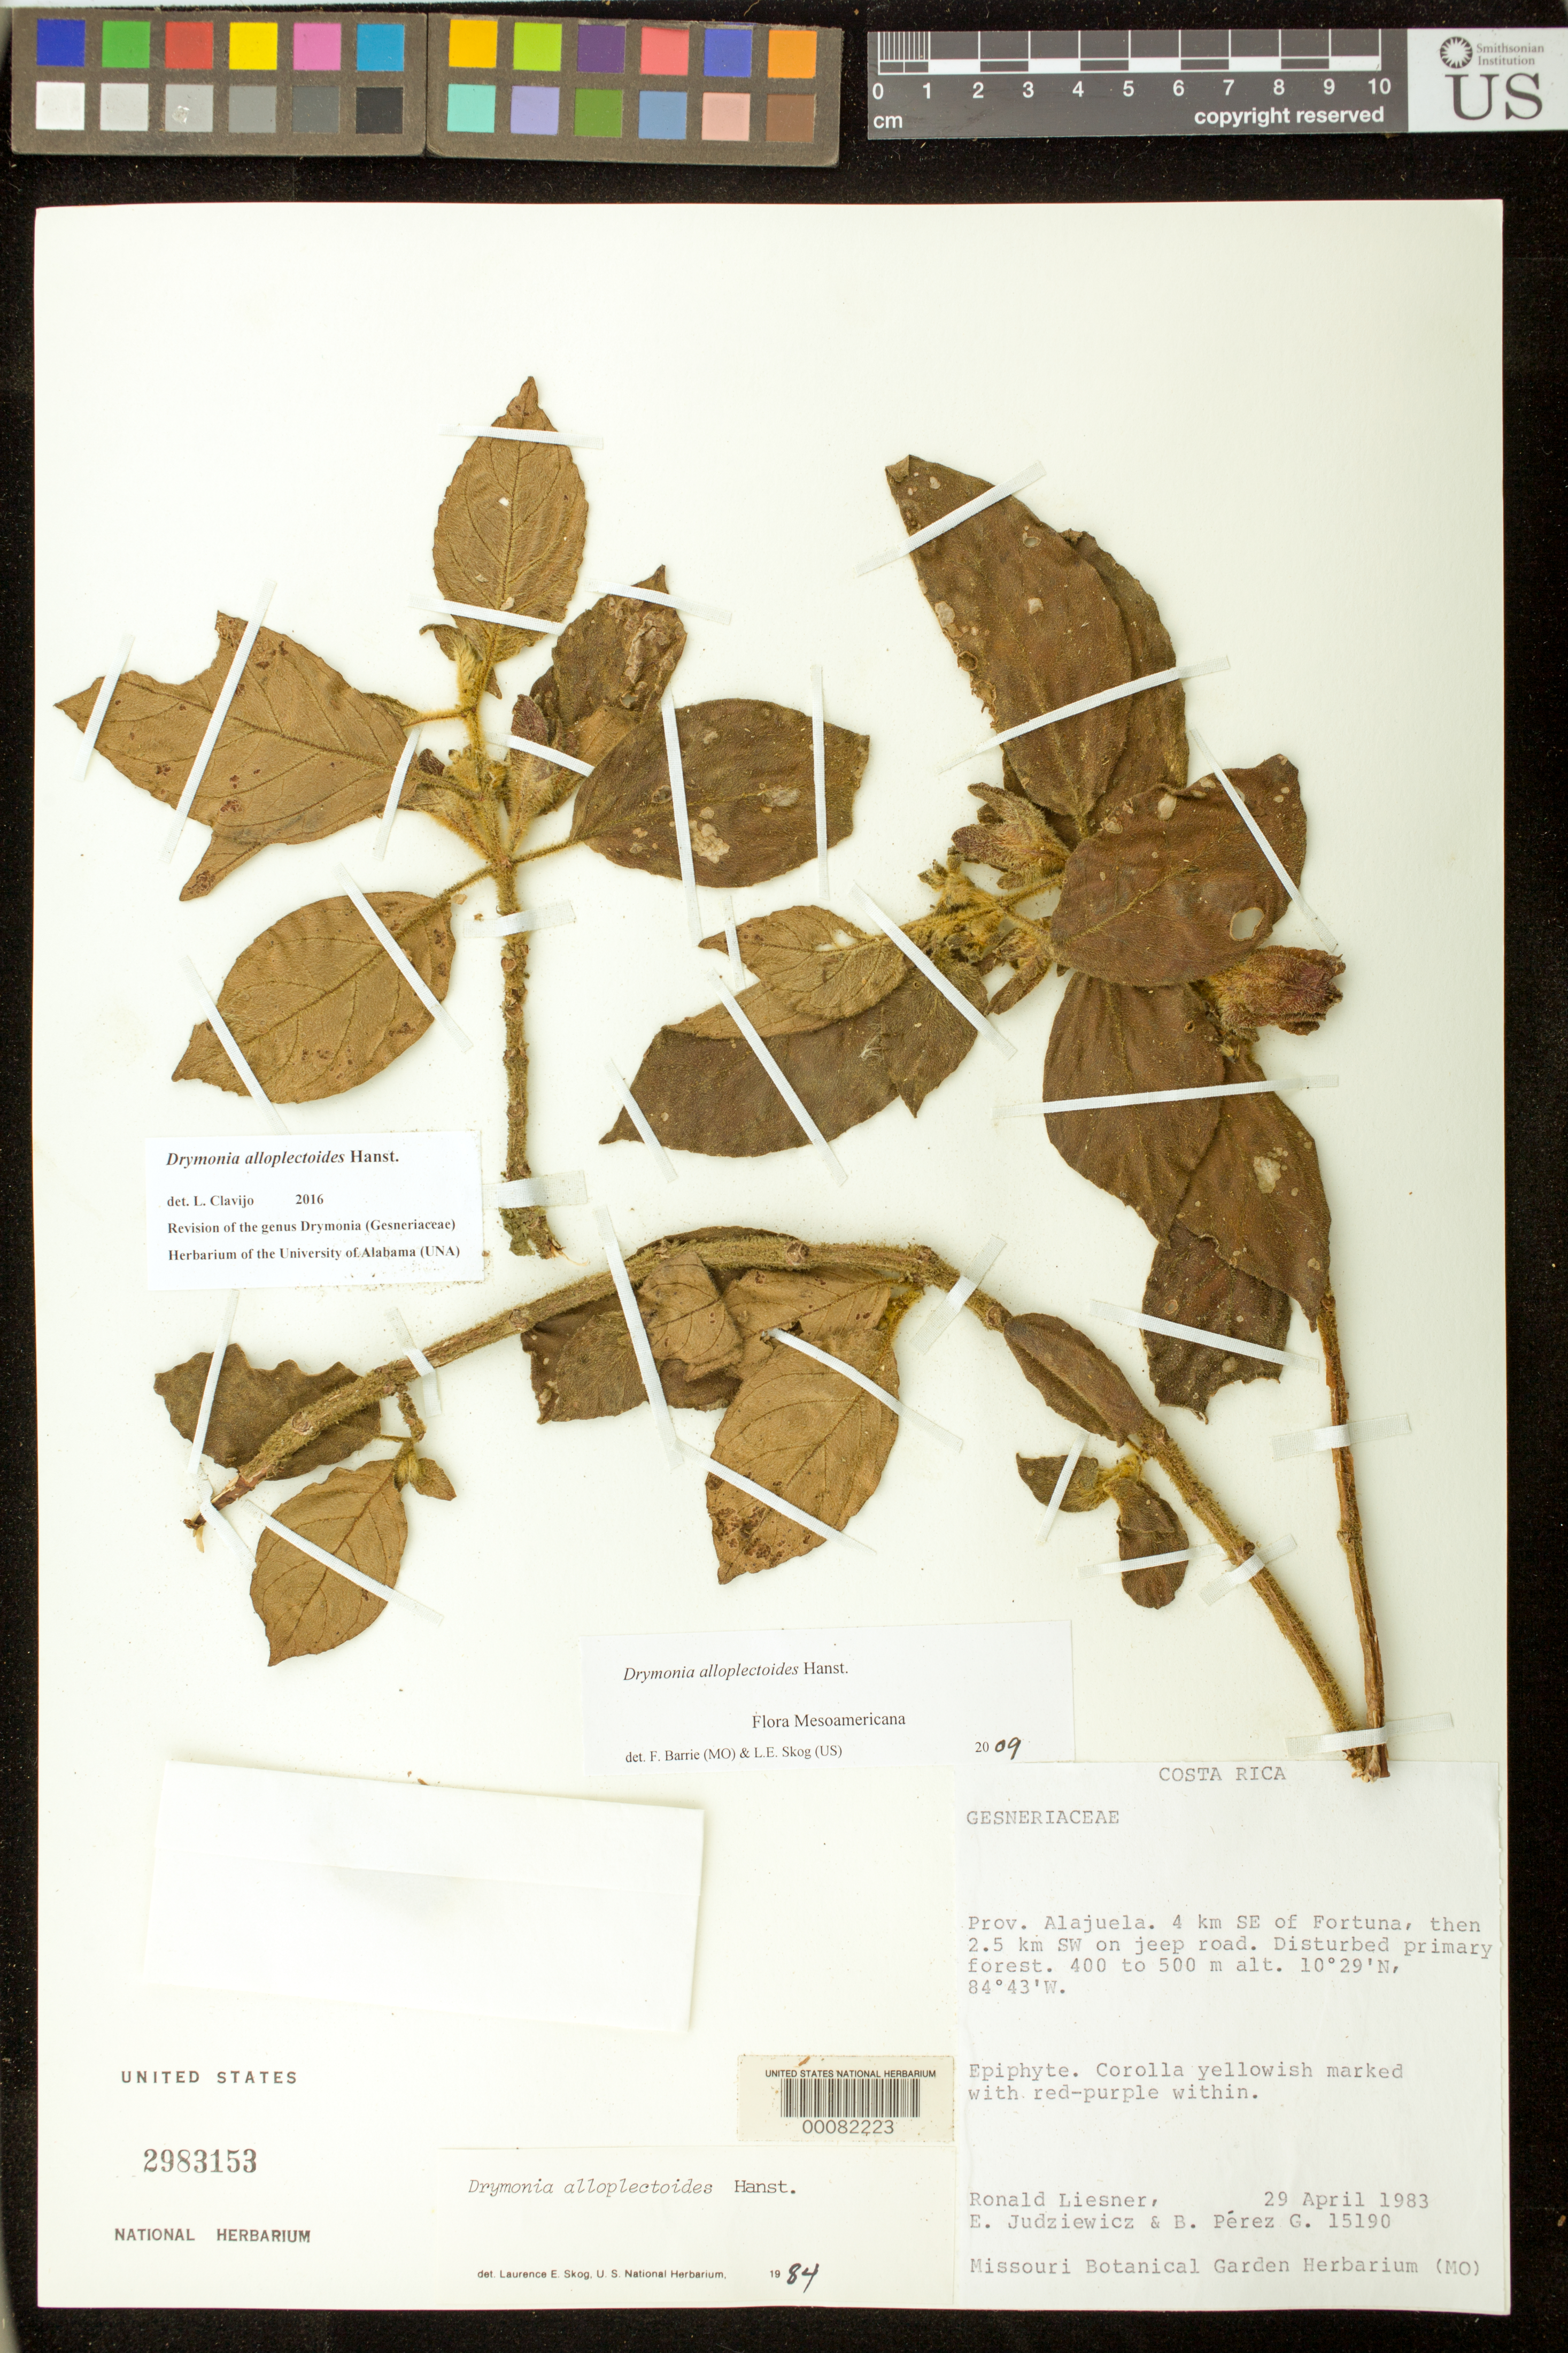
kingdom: Plantae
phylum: Tracheophyta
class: Magnoliopsida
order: Lamiales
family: Gesneriaceae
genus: Drymonia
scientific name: Drymonia alloplectoides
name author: Hanst.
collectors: R. L. Liesner, E. J. Judziewicz & B. Perez G.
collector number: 15190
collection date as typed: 29 Apr 1983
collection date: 1983-04-29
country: Costa Rica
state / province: Alajuela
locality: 4 km SE of Fortuna, then 2.5 km SW on jeep road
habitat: Disturbed primary forest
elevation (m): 400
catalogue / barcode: US 2983153